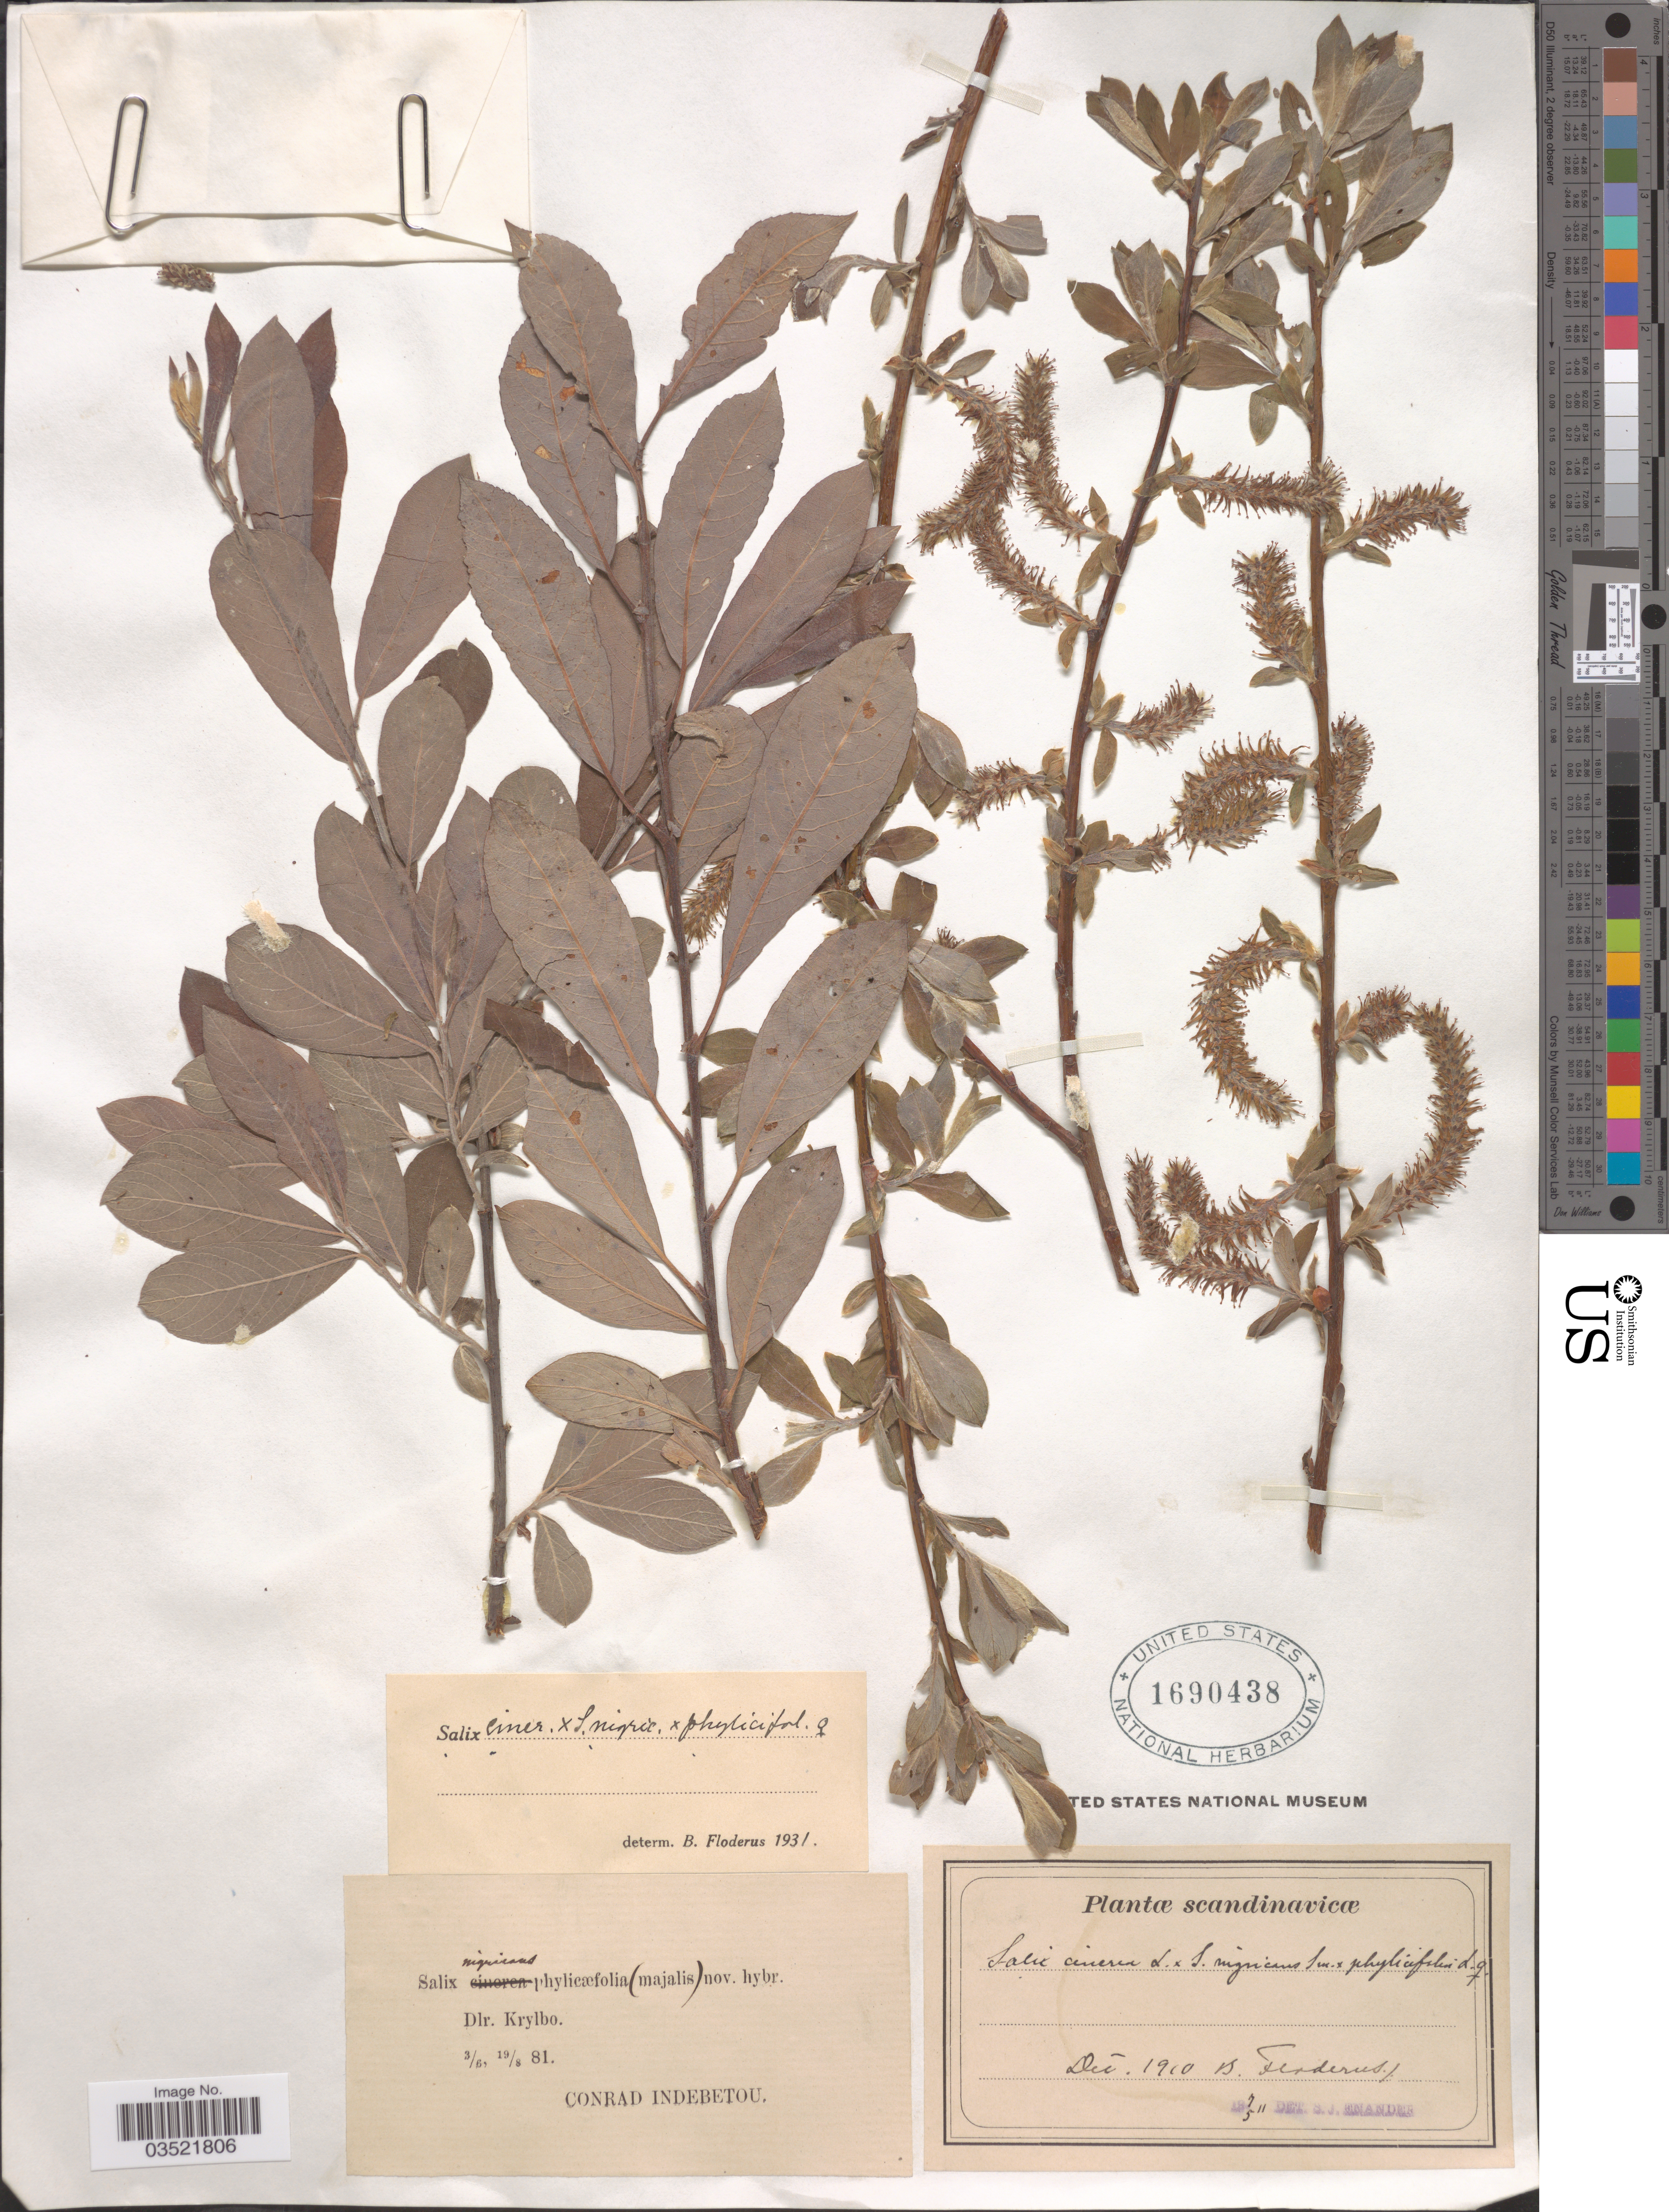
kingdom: Plantae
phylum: Tracheophyta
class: Magnoliopsida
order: Malpighiales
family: Salicaceae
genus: Salix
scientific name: Salix cinerea x S. nigricans Sm. x S. phylicifolia L.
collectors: C. Indebetou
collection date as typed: Transcribed d/m/y: 3/6/81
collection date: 1910-12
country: Sweden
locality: Dlr. Krylbo. Scandinavicæ.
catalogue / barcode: US 1690438